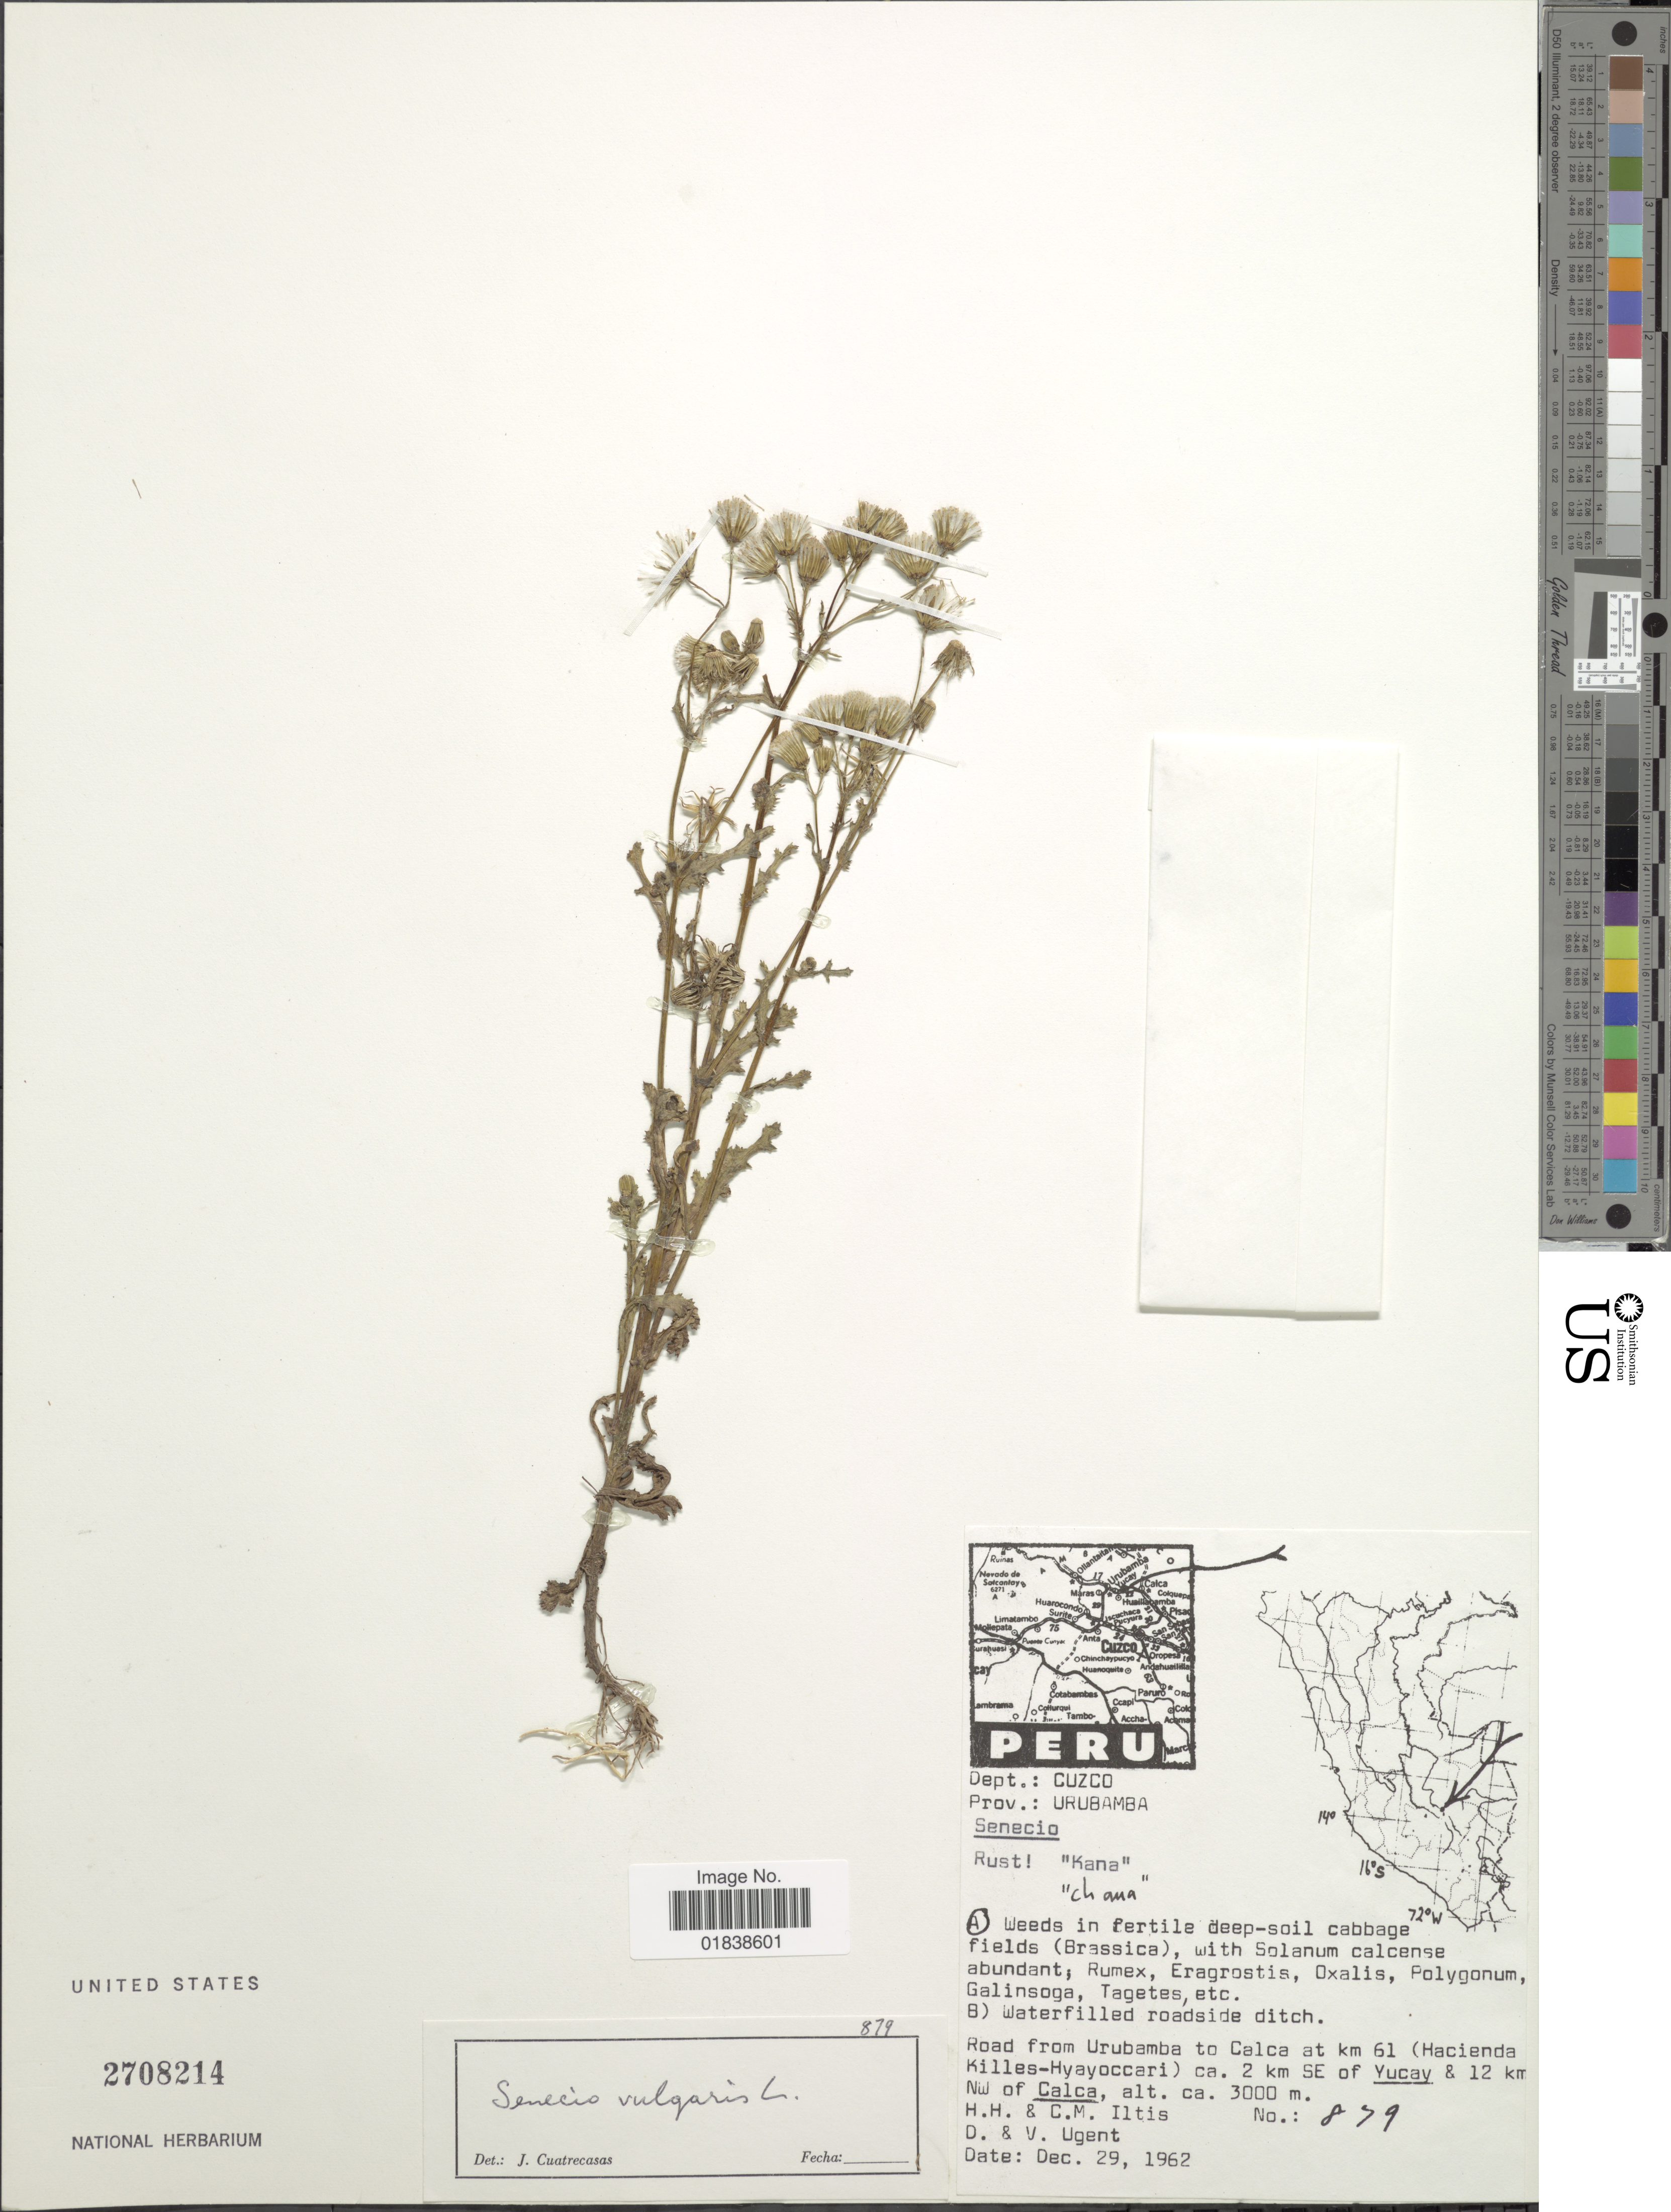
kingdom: Plantae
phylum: Tracheophyta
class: Magnoliopsida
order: Asterales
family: Asteraceae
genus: Senecio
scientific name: Senecio vulgaris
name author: L.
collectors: H. H. Iltis, C. M Iltis, D. Ugent & V. Ugent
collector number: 879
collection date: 1962-12-29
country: Peru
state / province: Cusco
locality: Prov. Urubambaroad from Urubamba to Calca at km 61 (Hacienda Killes-Hyayoccari) ca 2 km SE of Yucay & 12 km NW of Calca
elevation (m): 3000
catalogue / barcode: US 2708214